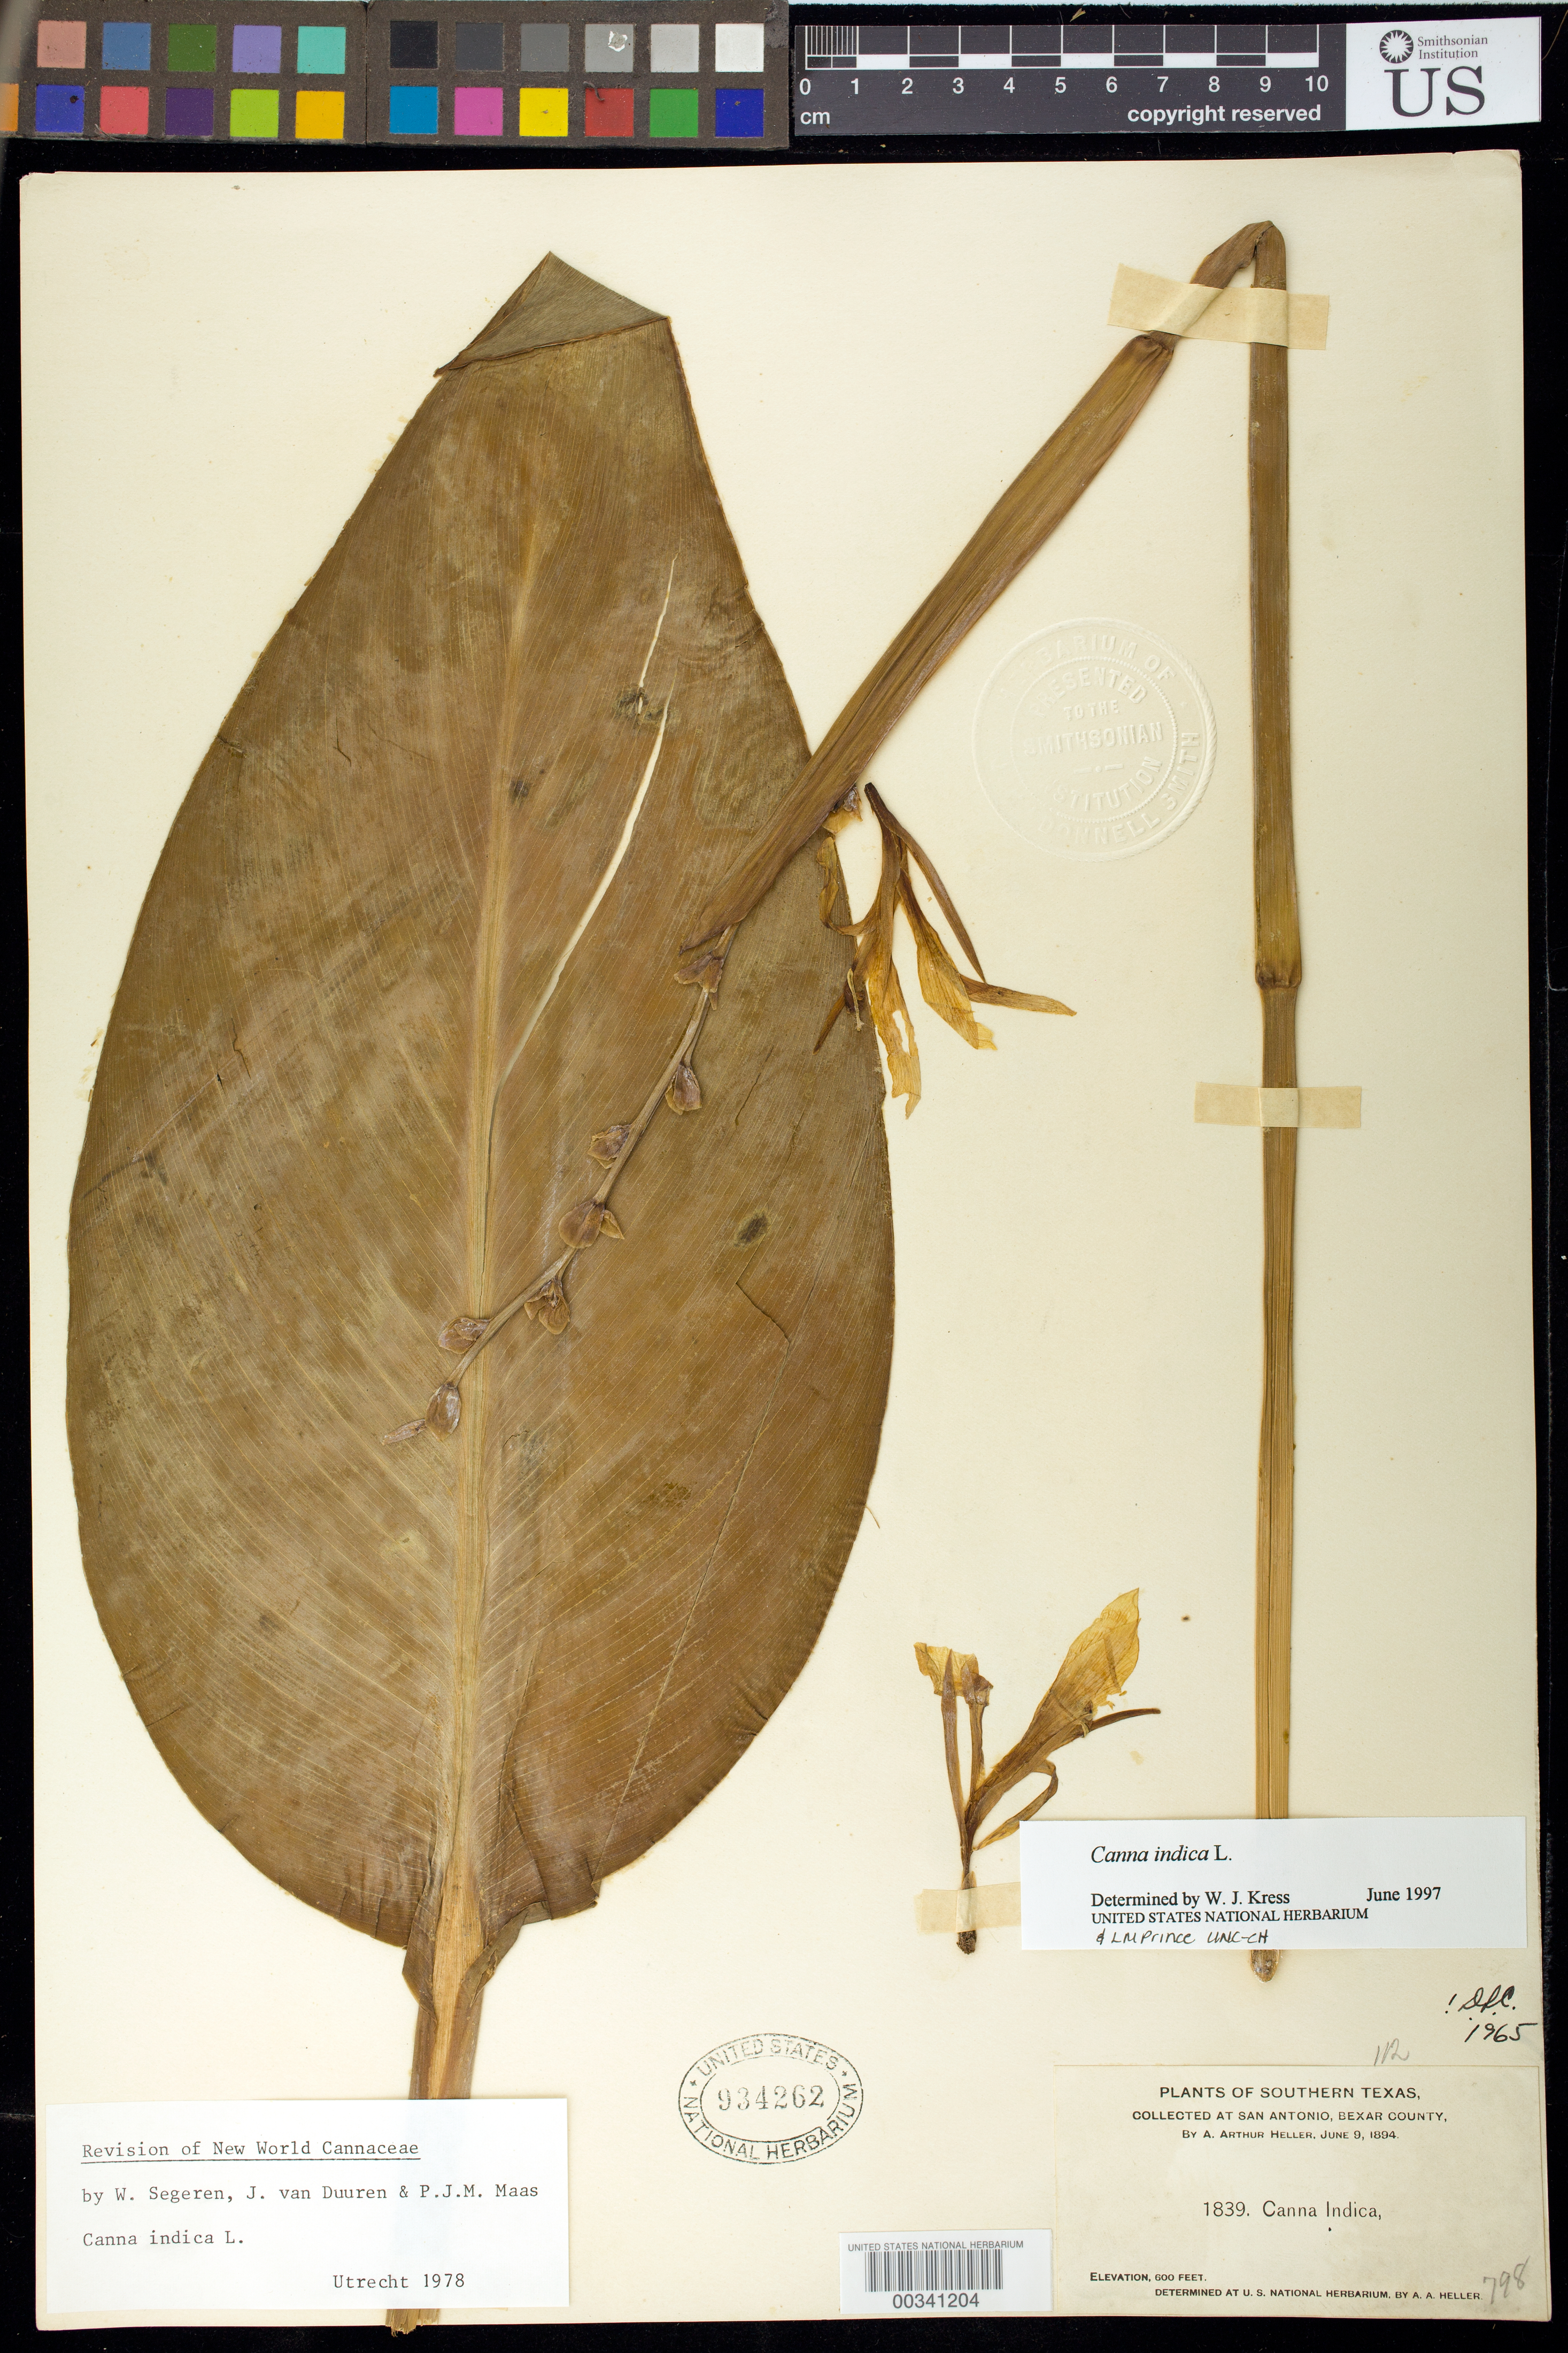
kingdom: Plantae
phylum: Tracheophyta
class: Liliopsida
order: Zingiberales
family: Cannaceae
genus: Canna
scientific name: Canna indica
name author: L.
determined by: Smith, Stephen F., (US), NMNH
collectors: A. A. Heller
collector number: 1839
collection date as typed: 09 Jun 1894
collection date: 1894-06-09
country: United States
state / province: Texas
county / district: Bexar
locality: San antonio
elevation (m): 183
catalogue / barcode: US 934262